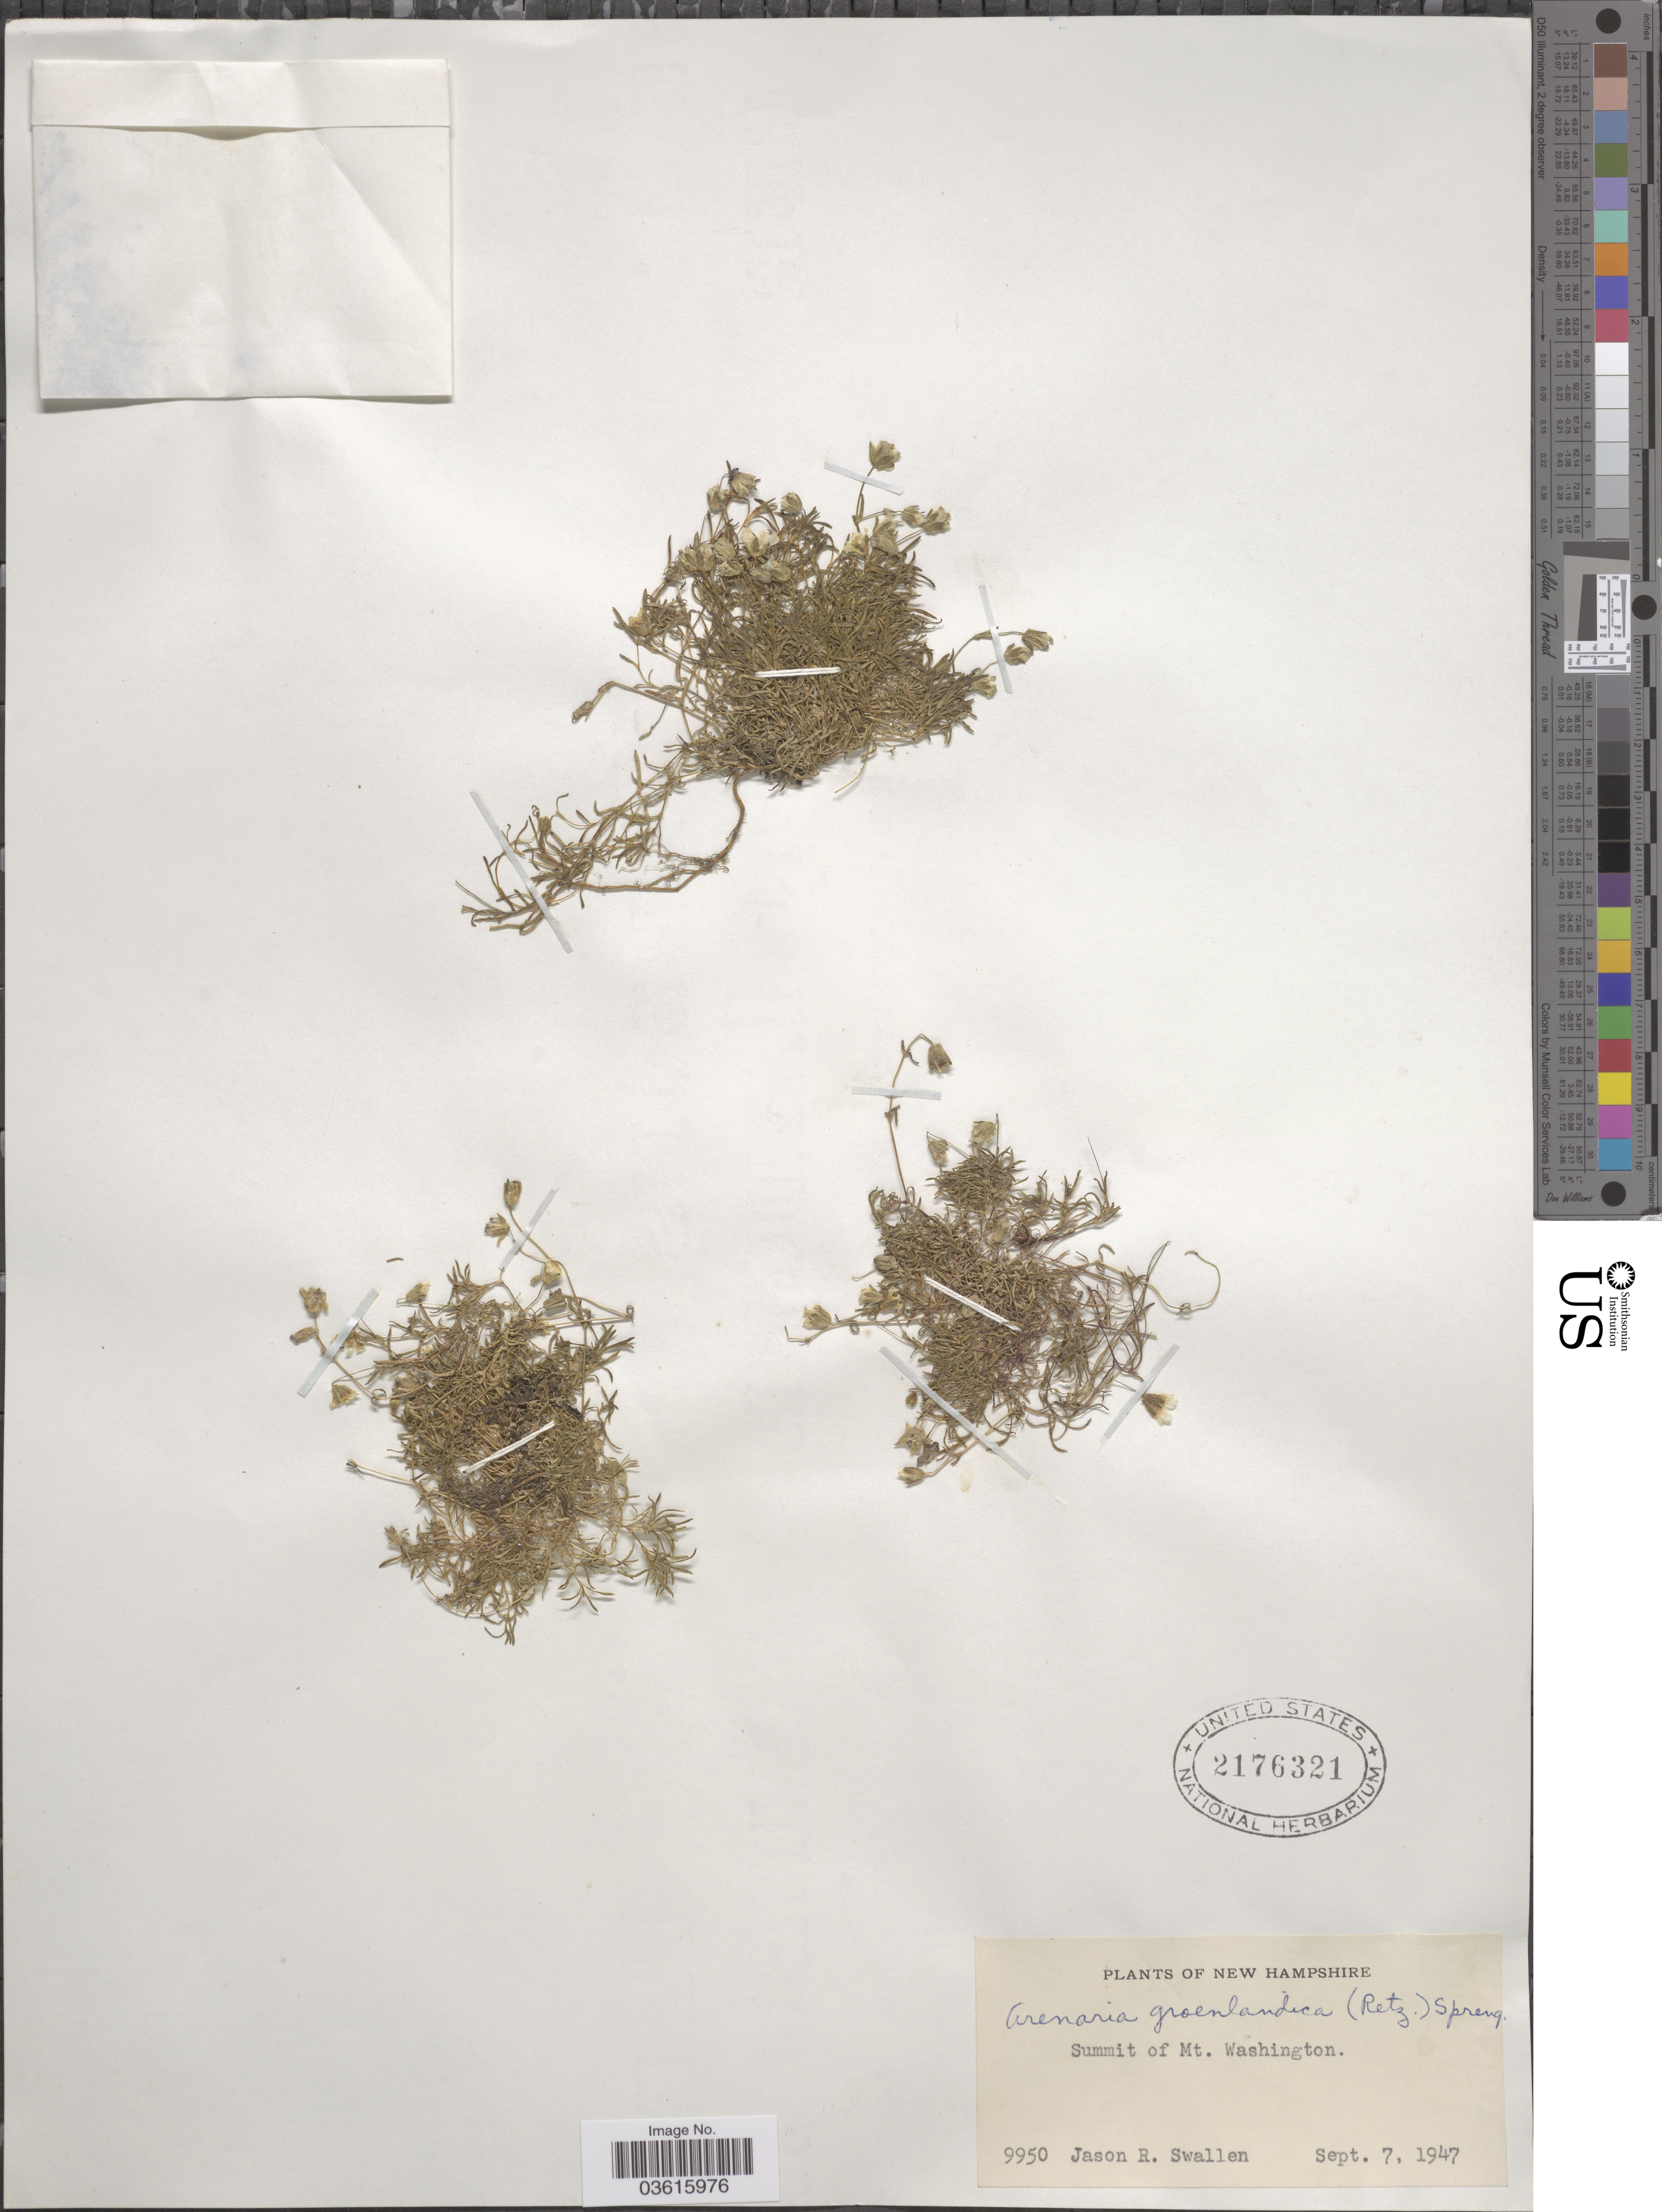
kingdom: Plantae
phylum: Tracheophyta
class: Magnoliopsida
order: Caryophyllales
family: Caryophyllaceae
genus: Minuartia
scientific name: Minuartia groenlandica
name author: (Retz.) Ostenf.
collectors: J. R. Swallen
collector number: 9950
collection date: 1947-09-07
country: United States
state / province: New Hampshire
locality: Summit of Mt. Washington.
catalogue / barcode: US 2176321